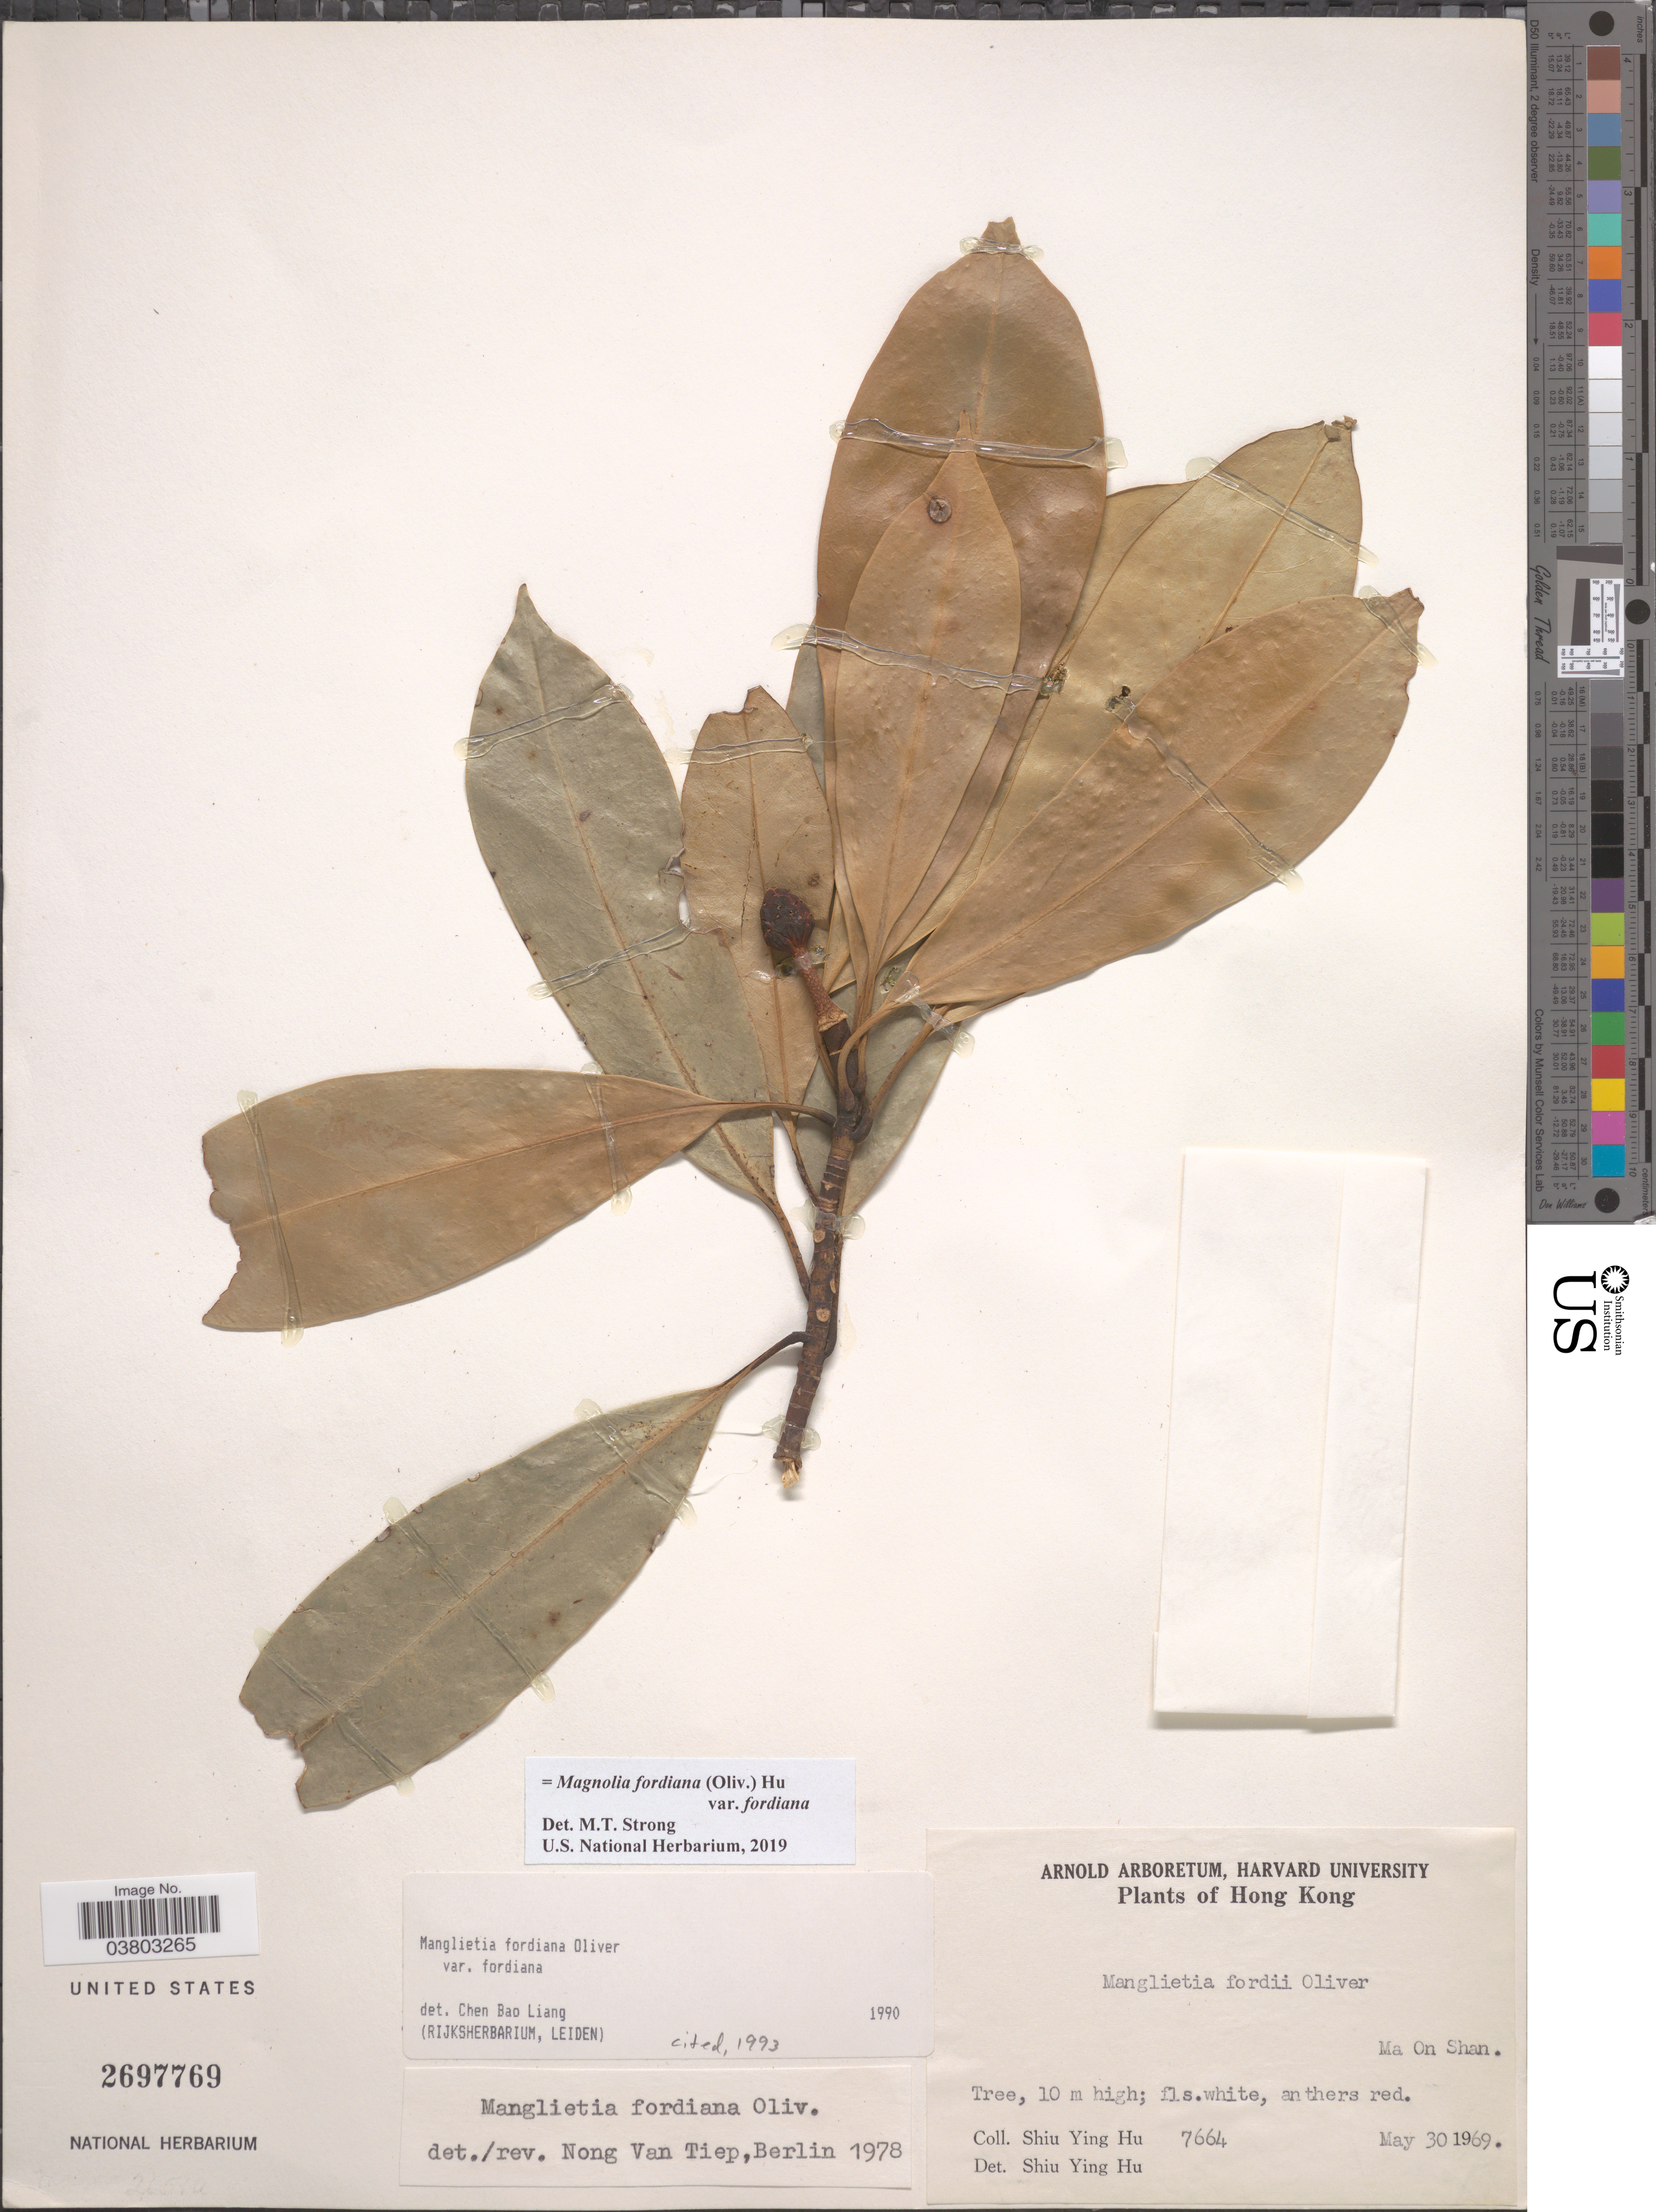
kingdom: Plantae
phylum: Tracheophyta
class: Magnoliopsida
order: Magnoliales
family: Magnoliaceae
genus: Magnolia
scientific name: Magnolia fordiana var. fordiana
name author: (Oliv.) Hu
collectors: S. Y. Hu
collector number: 7664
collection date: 1969-05-30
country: China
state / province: Hong Kong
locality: Ma On Shan.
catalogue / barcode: US 2697769